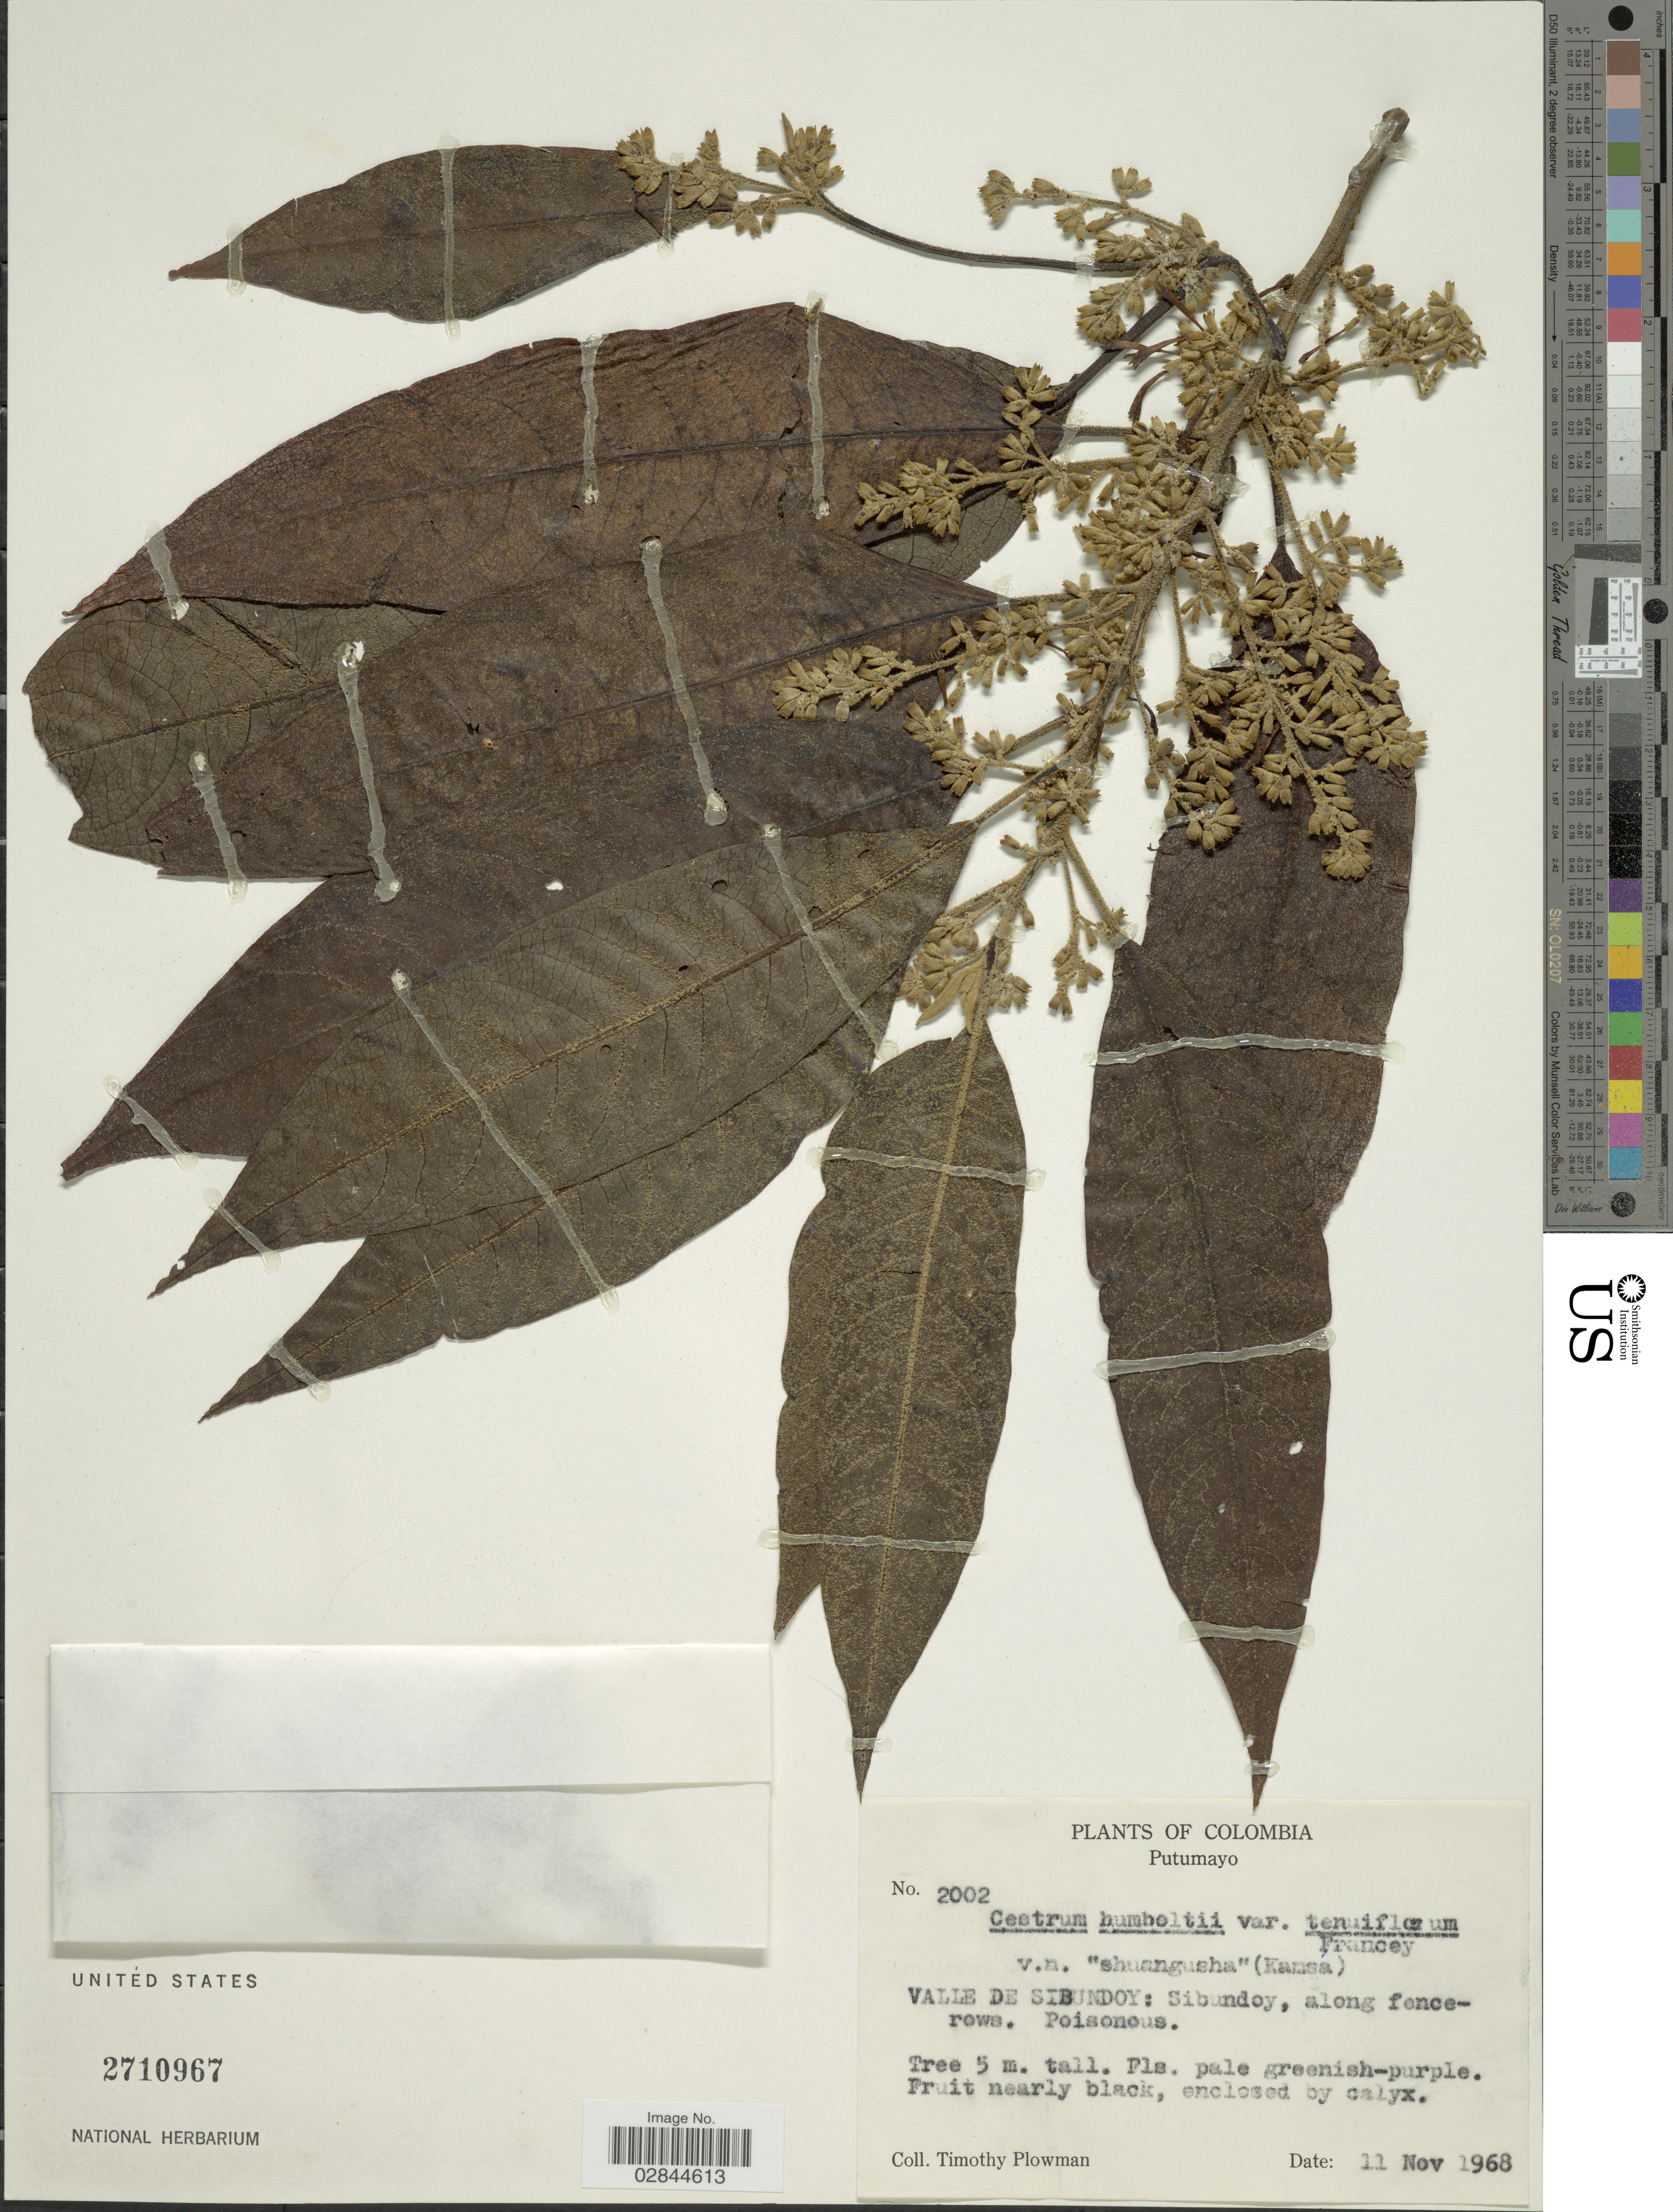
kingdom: Plantae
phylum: Tracheophyta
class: Magnoliopsida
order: Solanales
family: Solanaceae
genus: Cestrum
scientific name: Cestrum humboldtii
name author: Francey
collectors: T. Plowman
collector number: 2002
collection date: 1968-11-11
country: Colombia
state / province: Putumayo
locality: Valle de Sibundoy: Sibundoy, along fencerows.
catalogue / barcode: US 2710967